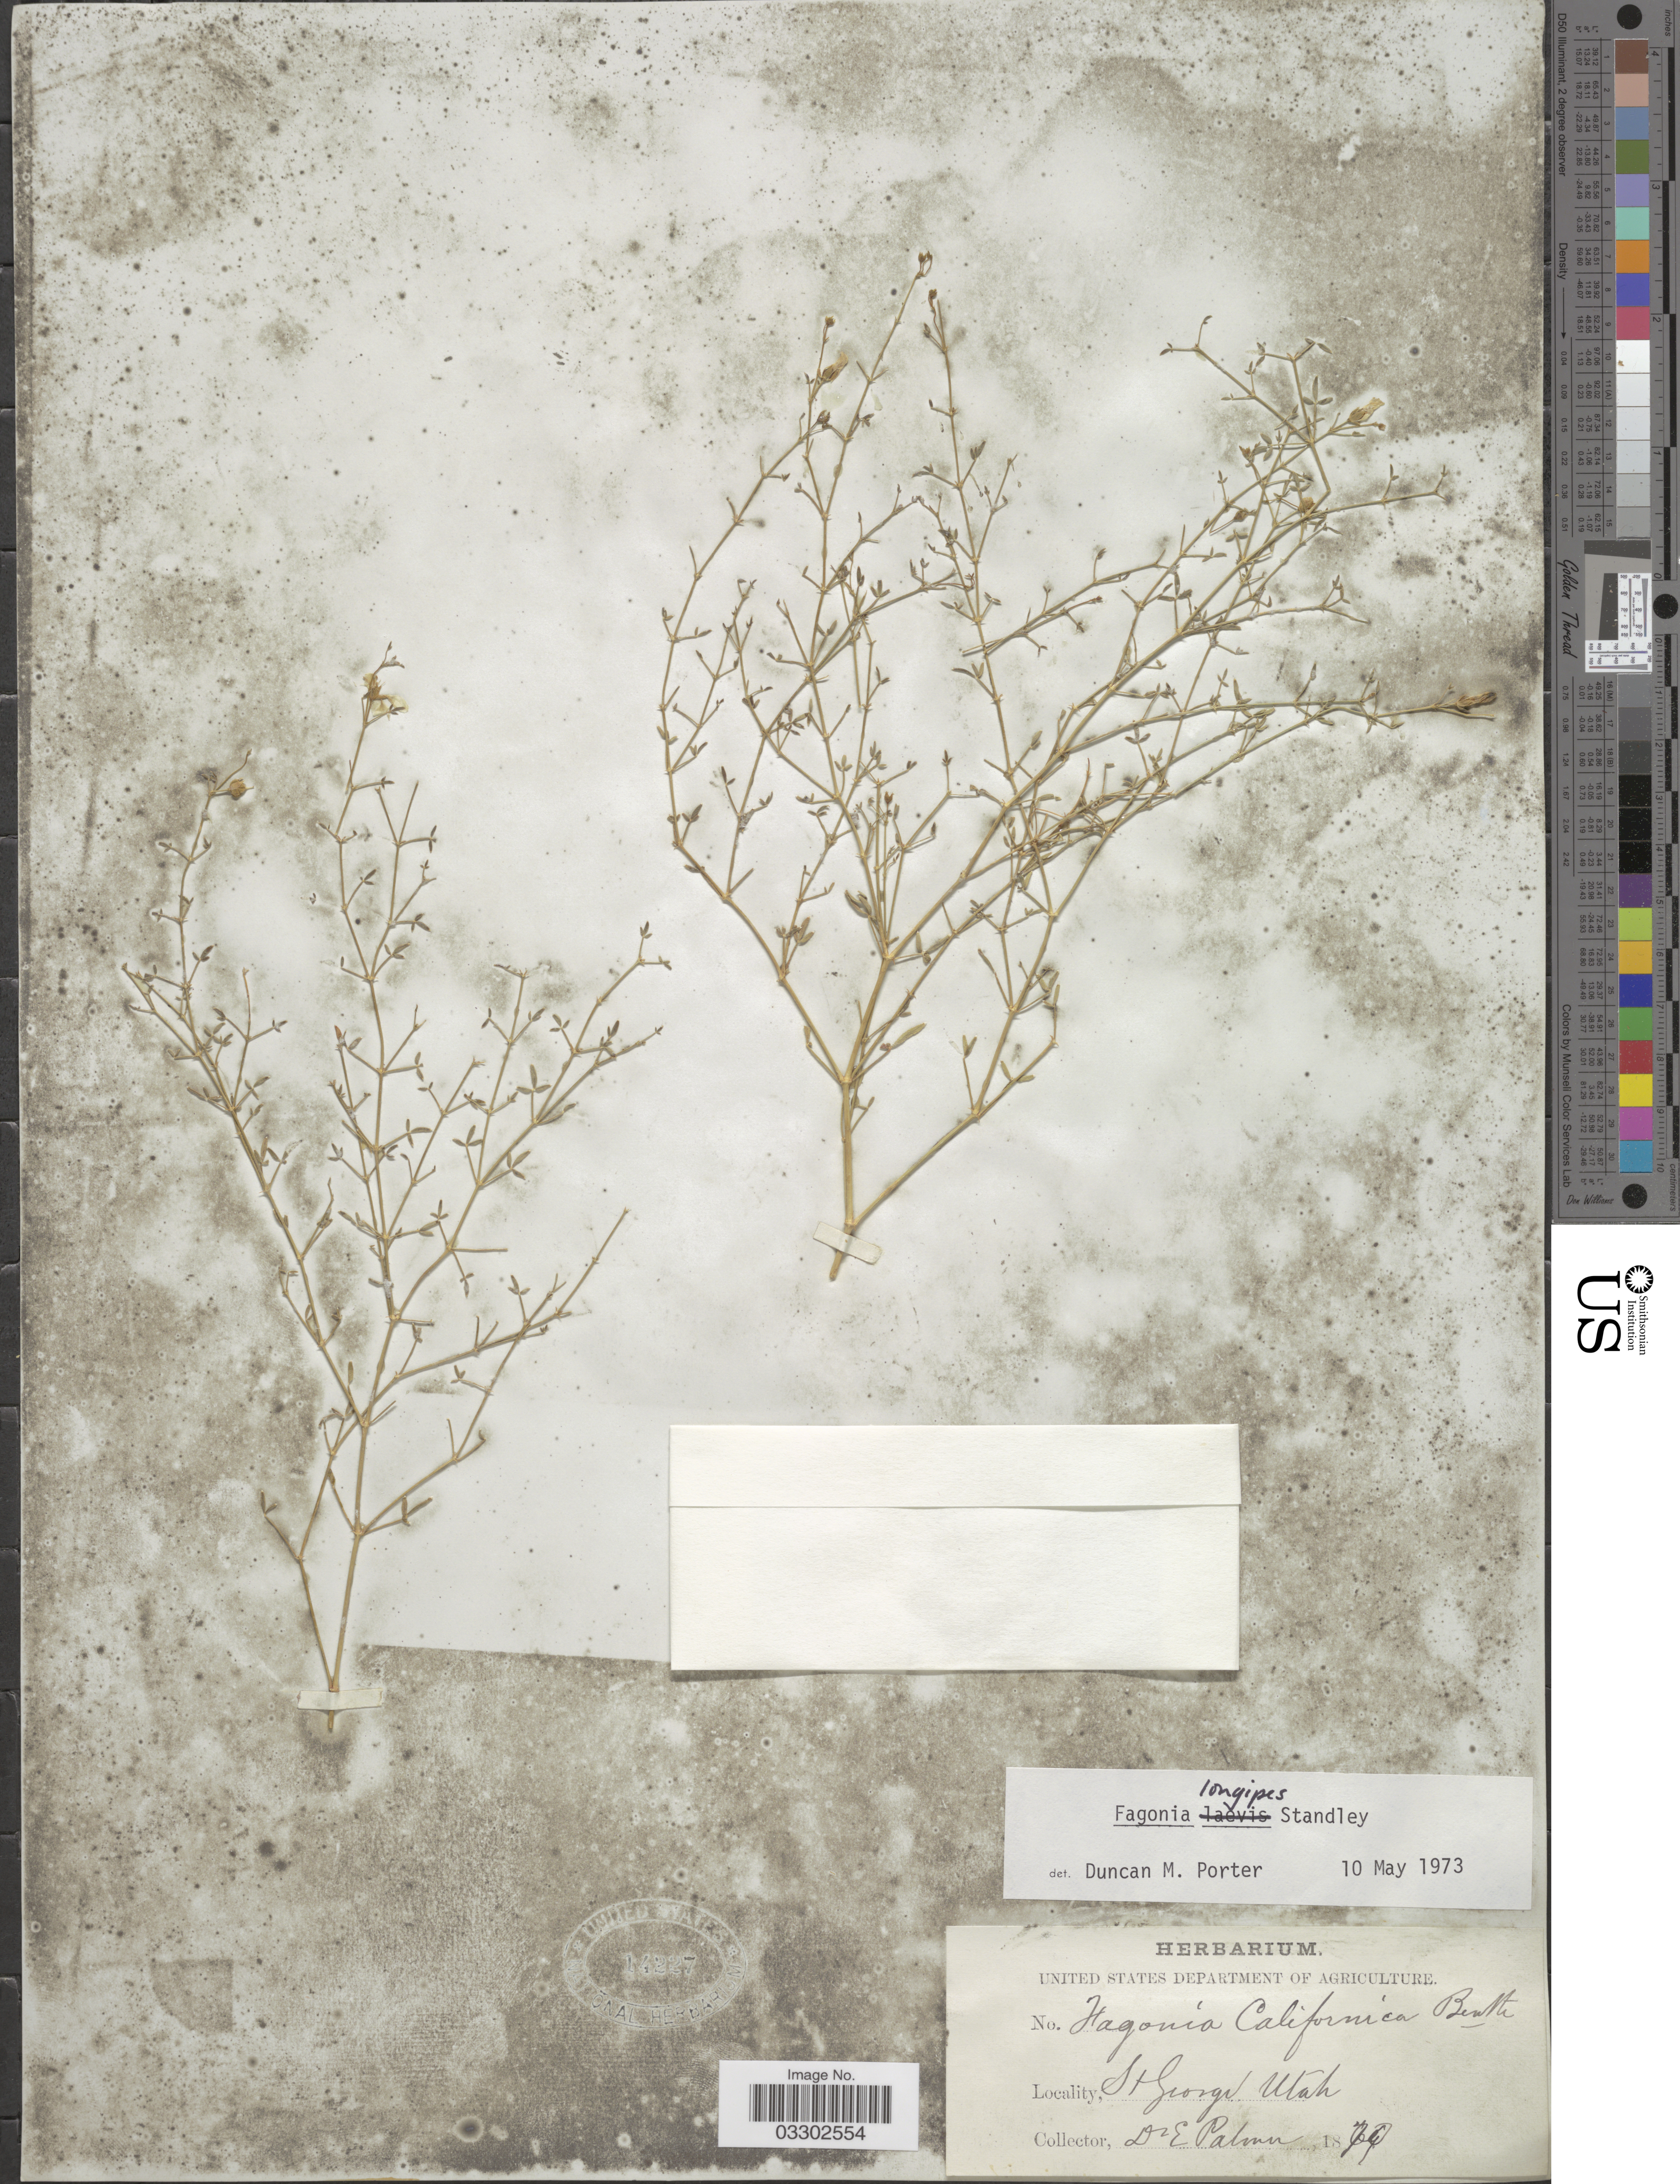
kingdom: Plantae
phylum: Tracheophyta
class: Magnoliopsida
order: Zygophyllales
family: Zygophyllaceae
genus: Fagonia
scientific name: Fagonia longipes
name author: Standl.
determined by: Porter, D. M.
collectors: E. Palmer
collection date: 1879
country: United States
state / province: Utah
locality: St George.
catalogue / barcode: US 14227